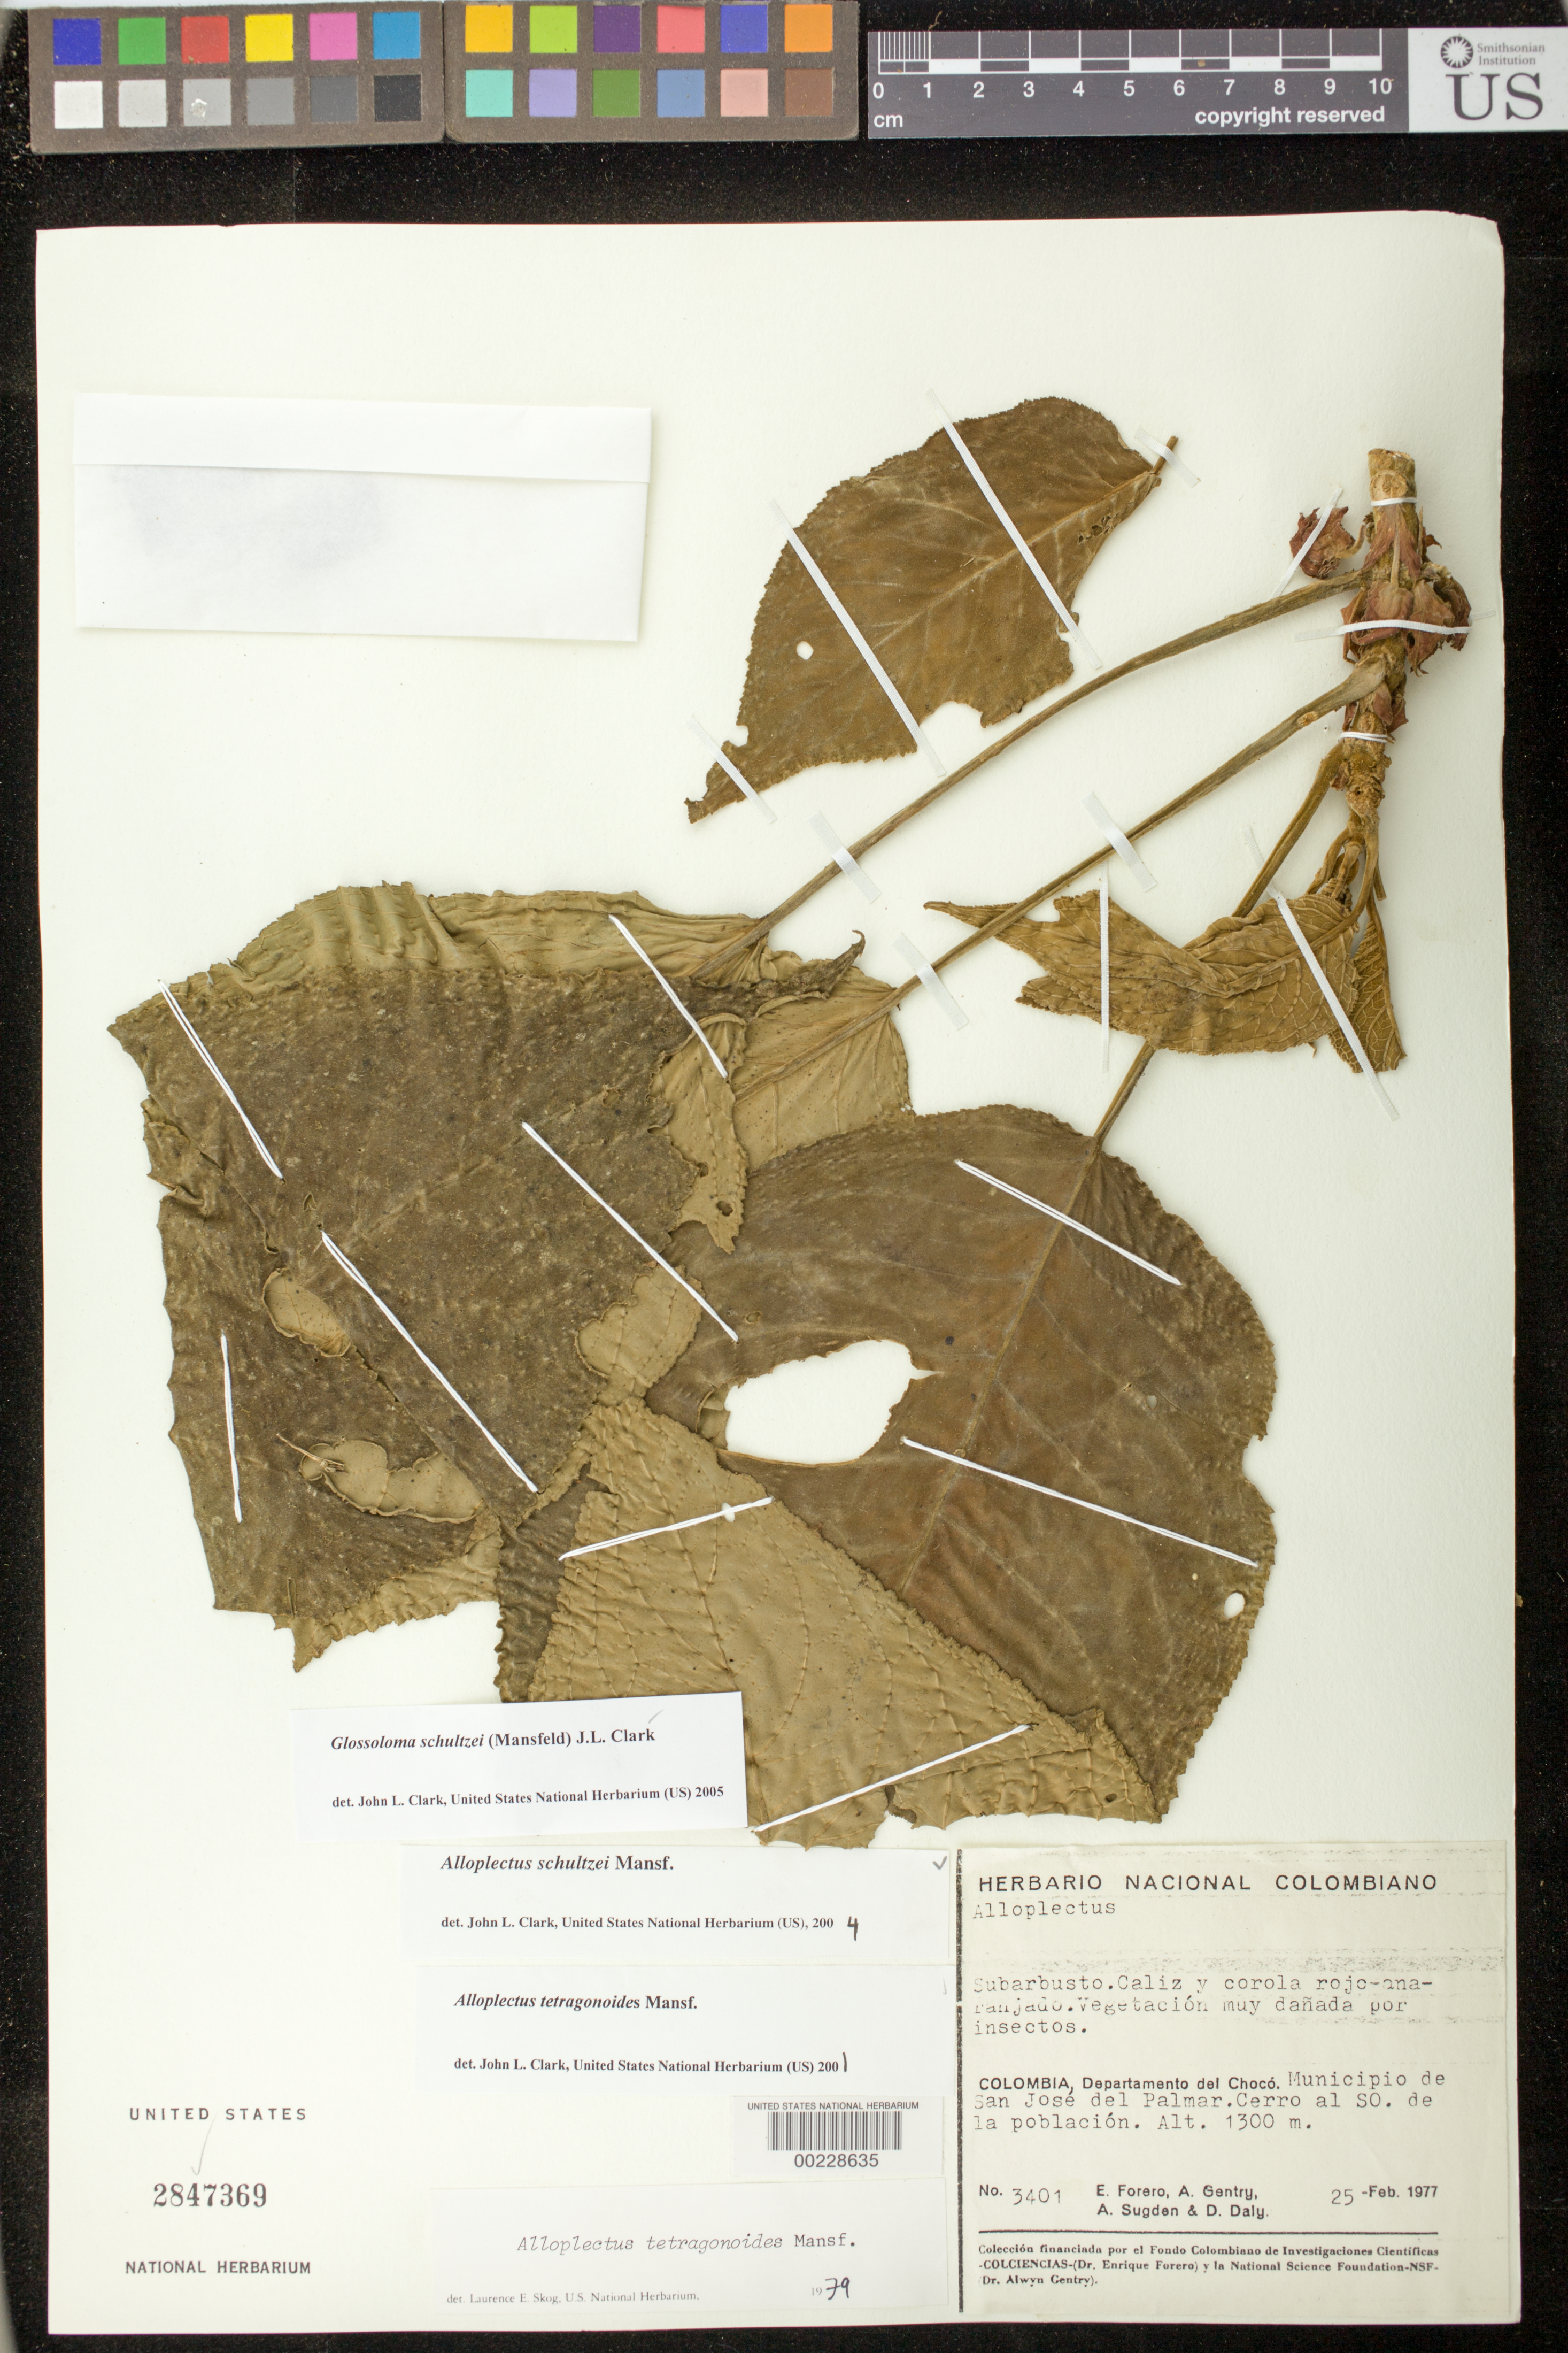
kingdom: Plantae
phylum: Tracheophyta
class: Magnoliopsida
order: Lamiales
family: Gesneriaceae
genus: Glossoloma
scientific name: Glossoloma schultzei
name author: (Mansf.) J.L. Clark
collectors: E. Forero, A. H. Gentry, A. Sugden & D. C. Daly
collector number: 3401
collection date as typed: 25 Feb 1977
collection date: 1977-02-25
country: Colombia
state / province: Chocó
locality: Mpio. de San José del Palmar, Cerro al SO de la población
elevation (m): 1300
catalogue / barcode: US 2847369